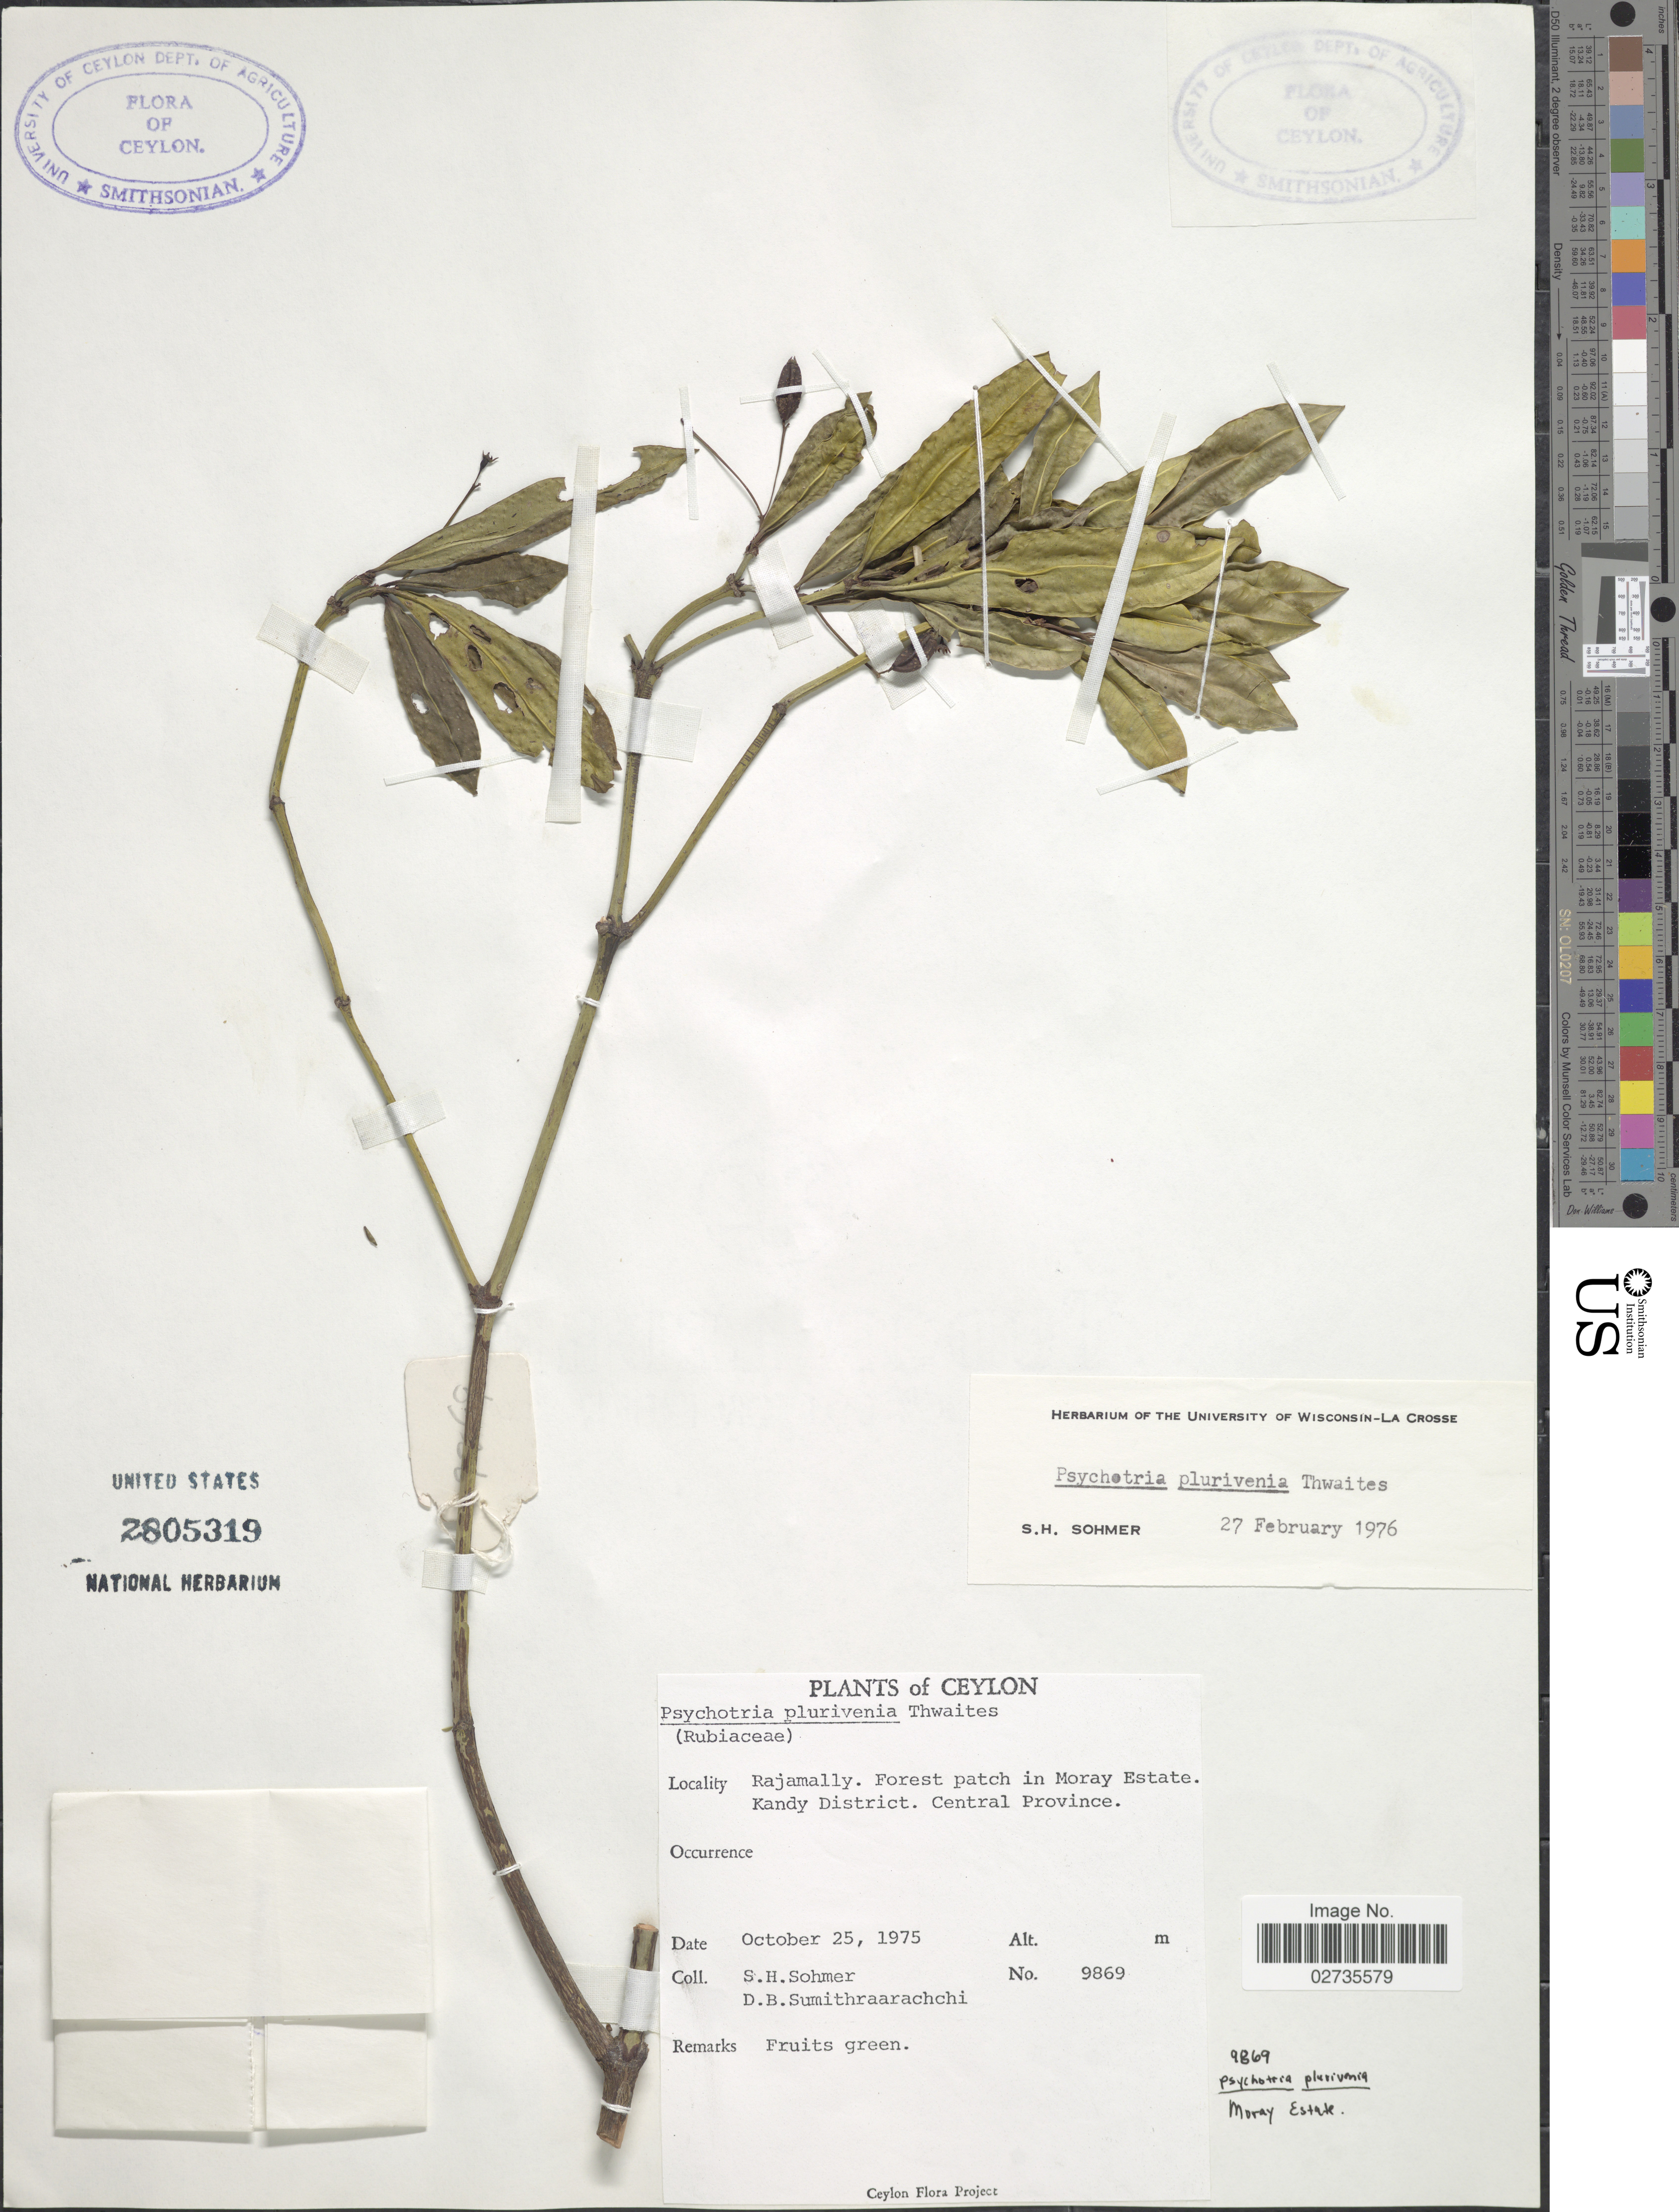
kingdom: Plantae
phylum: Tracheophyta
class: Magnoliopsida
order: Gentianales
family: Rubiaceae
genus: Psychotria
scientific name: Psychotria plurivenia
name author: Thwaites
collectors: S. H. Sohmer & D. B. Sumithraarachchi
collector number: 9869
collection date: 1975-10-25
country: Sri Lanka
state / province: Central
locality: Ceylon, Rajamallay. Forest patch in Moray Estate Kandy District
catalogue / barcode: US 2805319